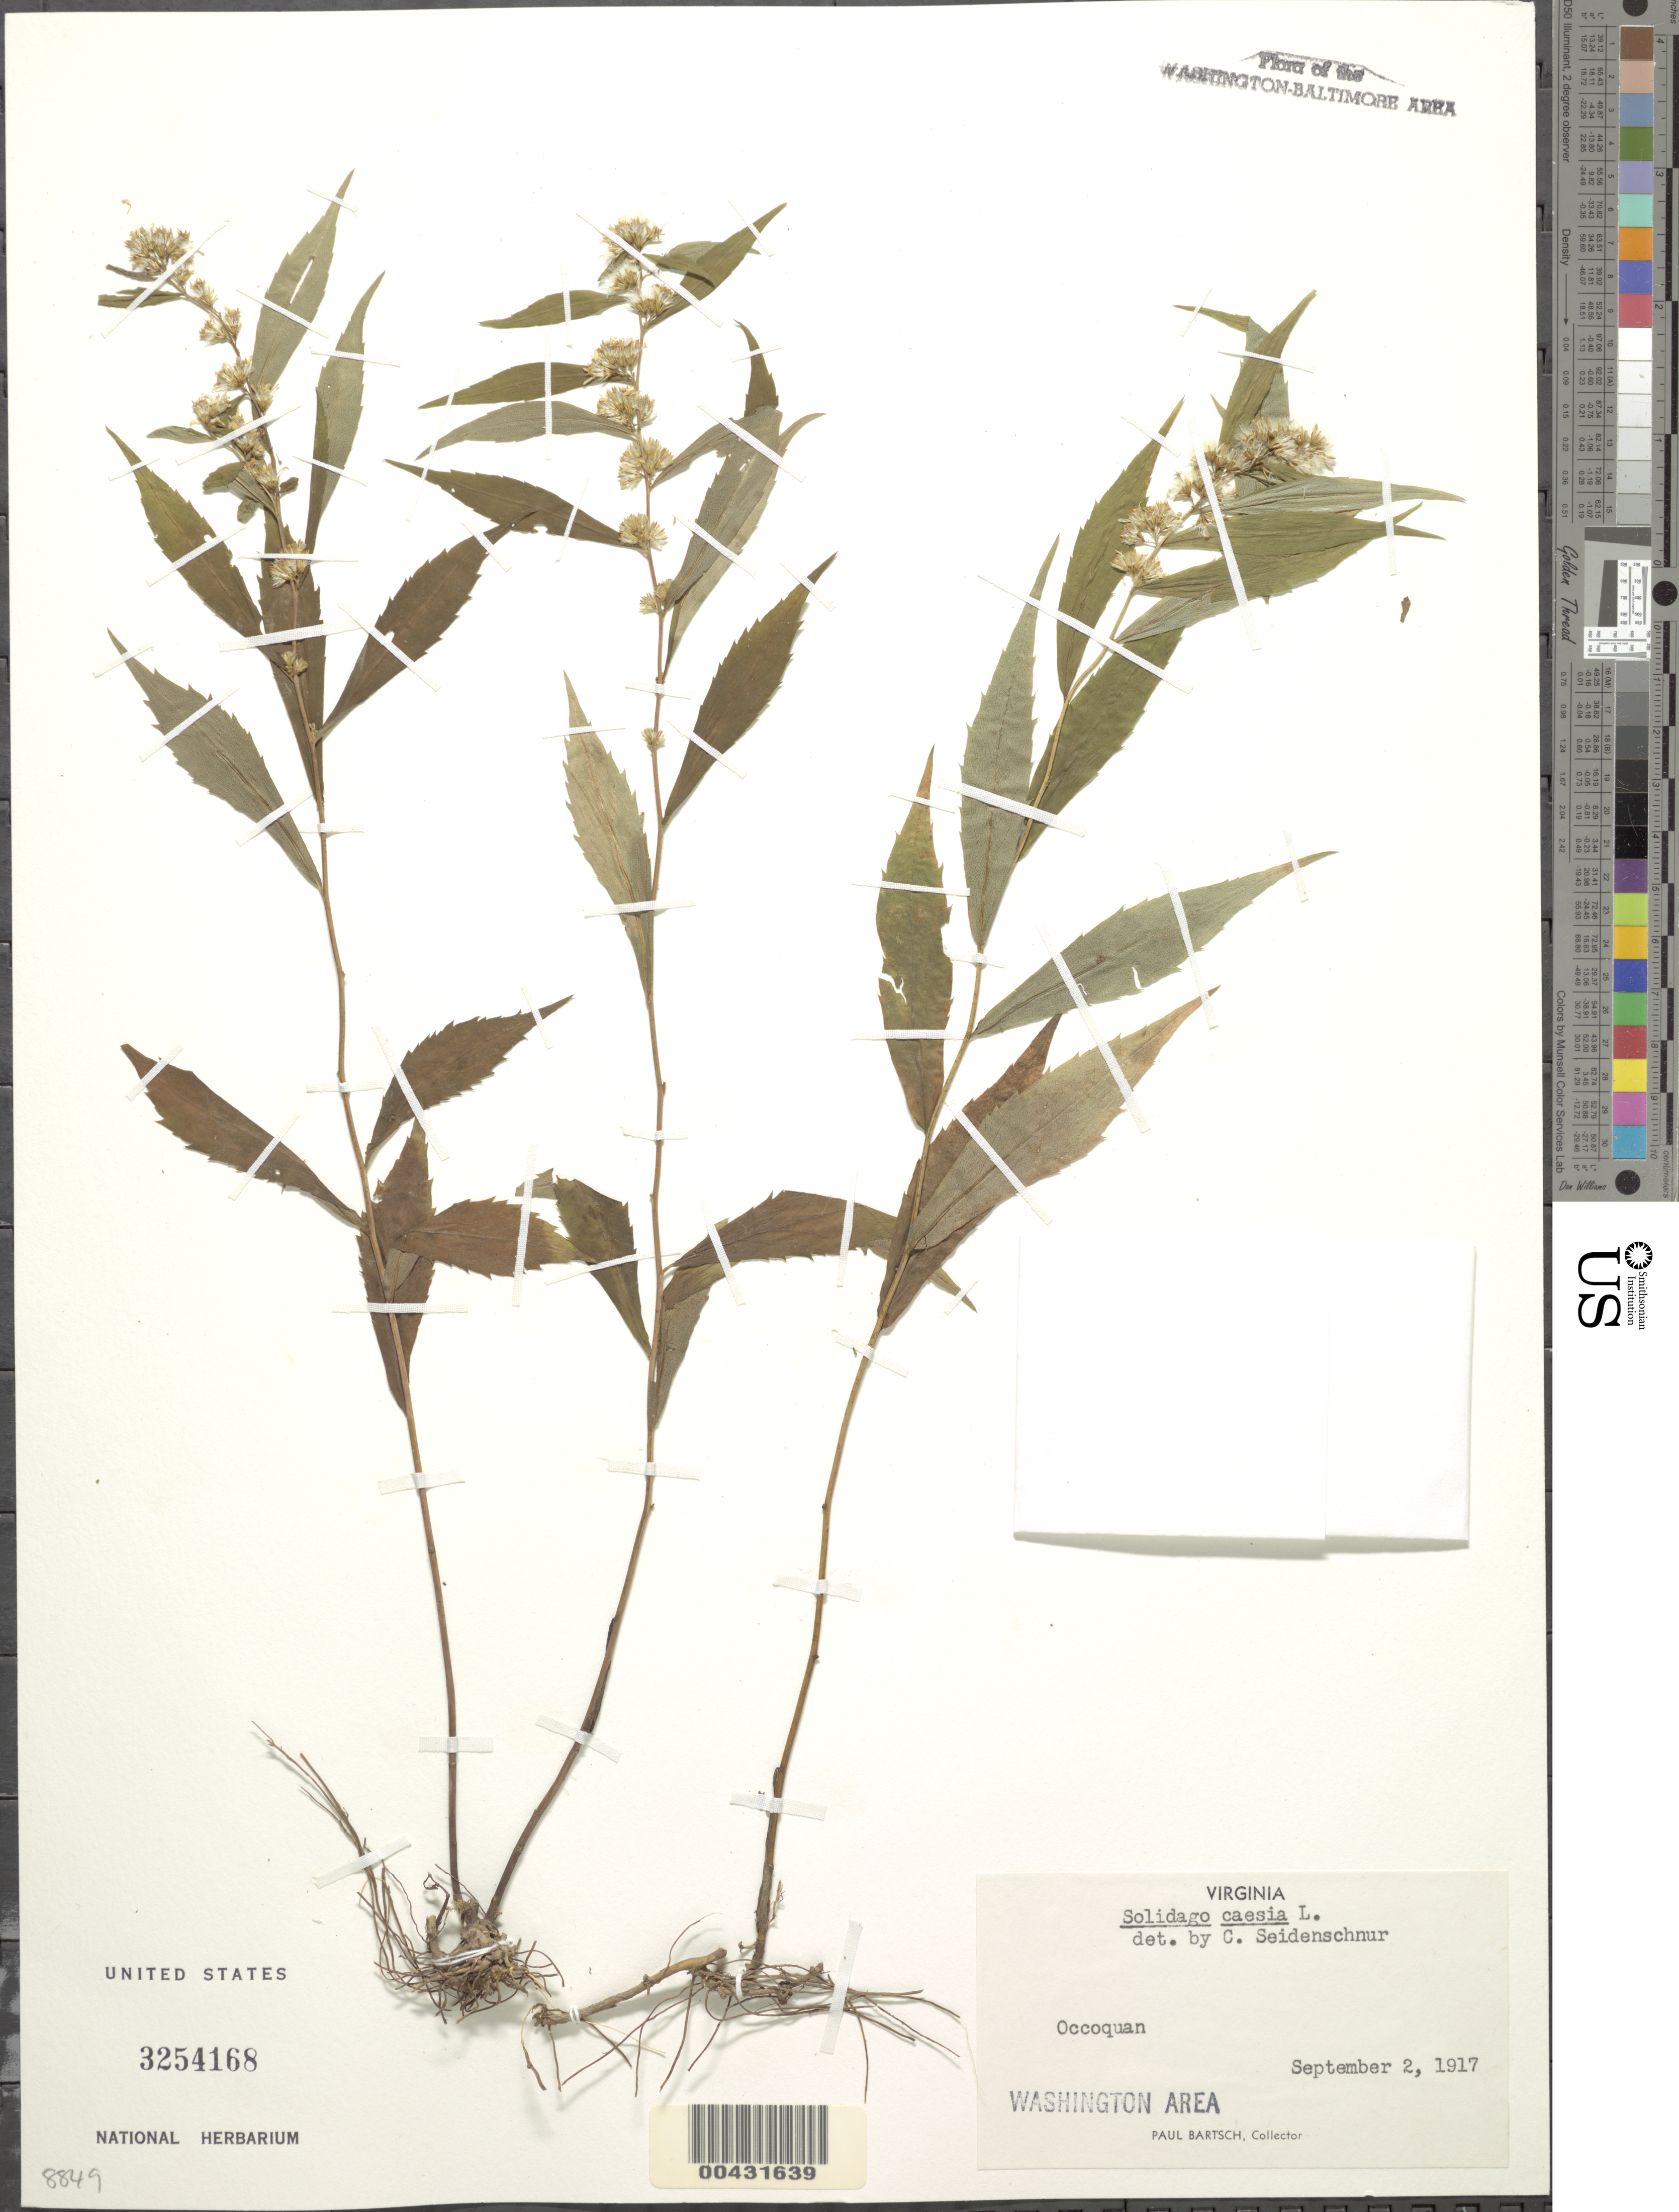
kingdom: Plantae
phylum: Tracheophyta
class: Magnoliopsida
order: Asterales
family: Asteraceae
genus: Solidago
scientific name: Solidago caesia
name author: L.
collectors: P. Bartsch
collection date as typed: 02 Sep 1917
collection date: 1917-09-02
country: United States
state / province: Virginia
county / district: Prince William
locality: Occoquan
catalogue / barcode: US 3254168